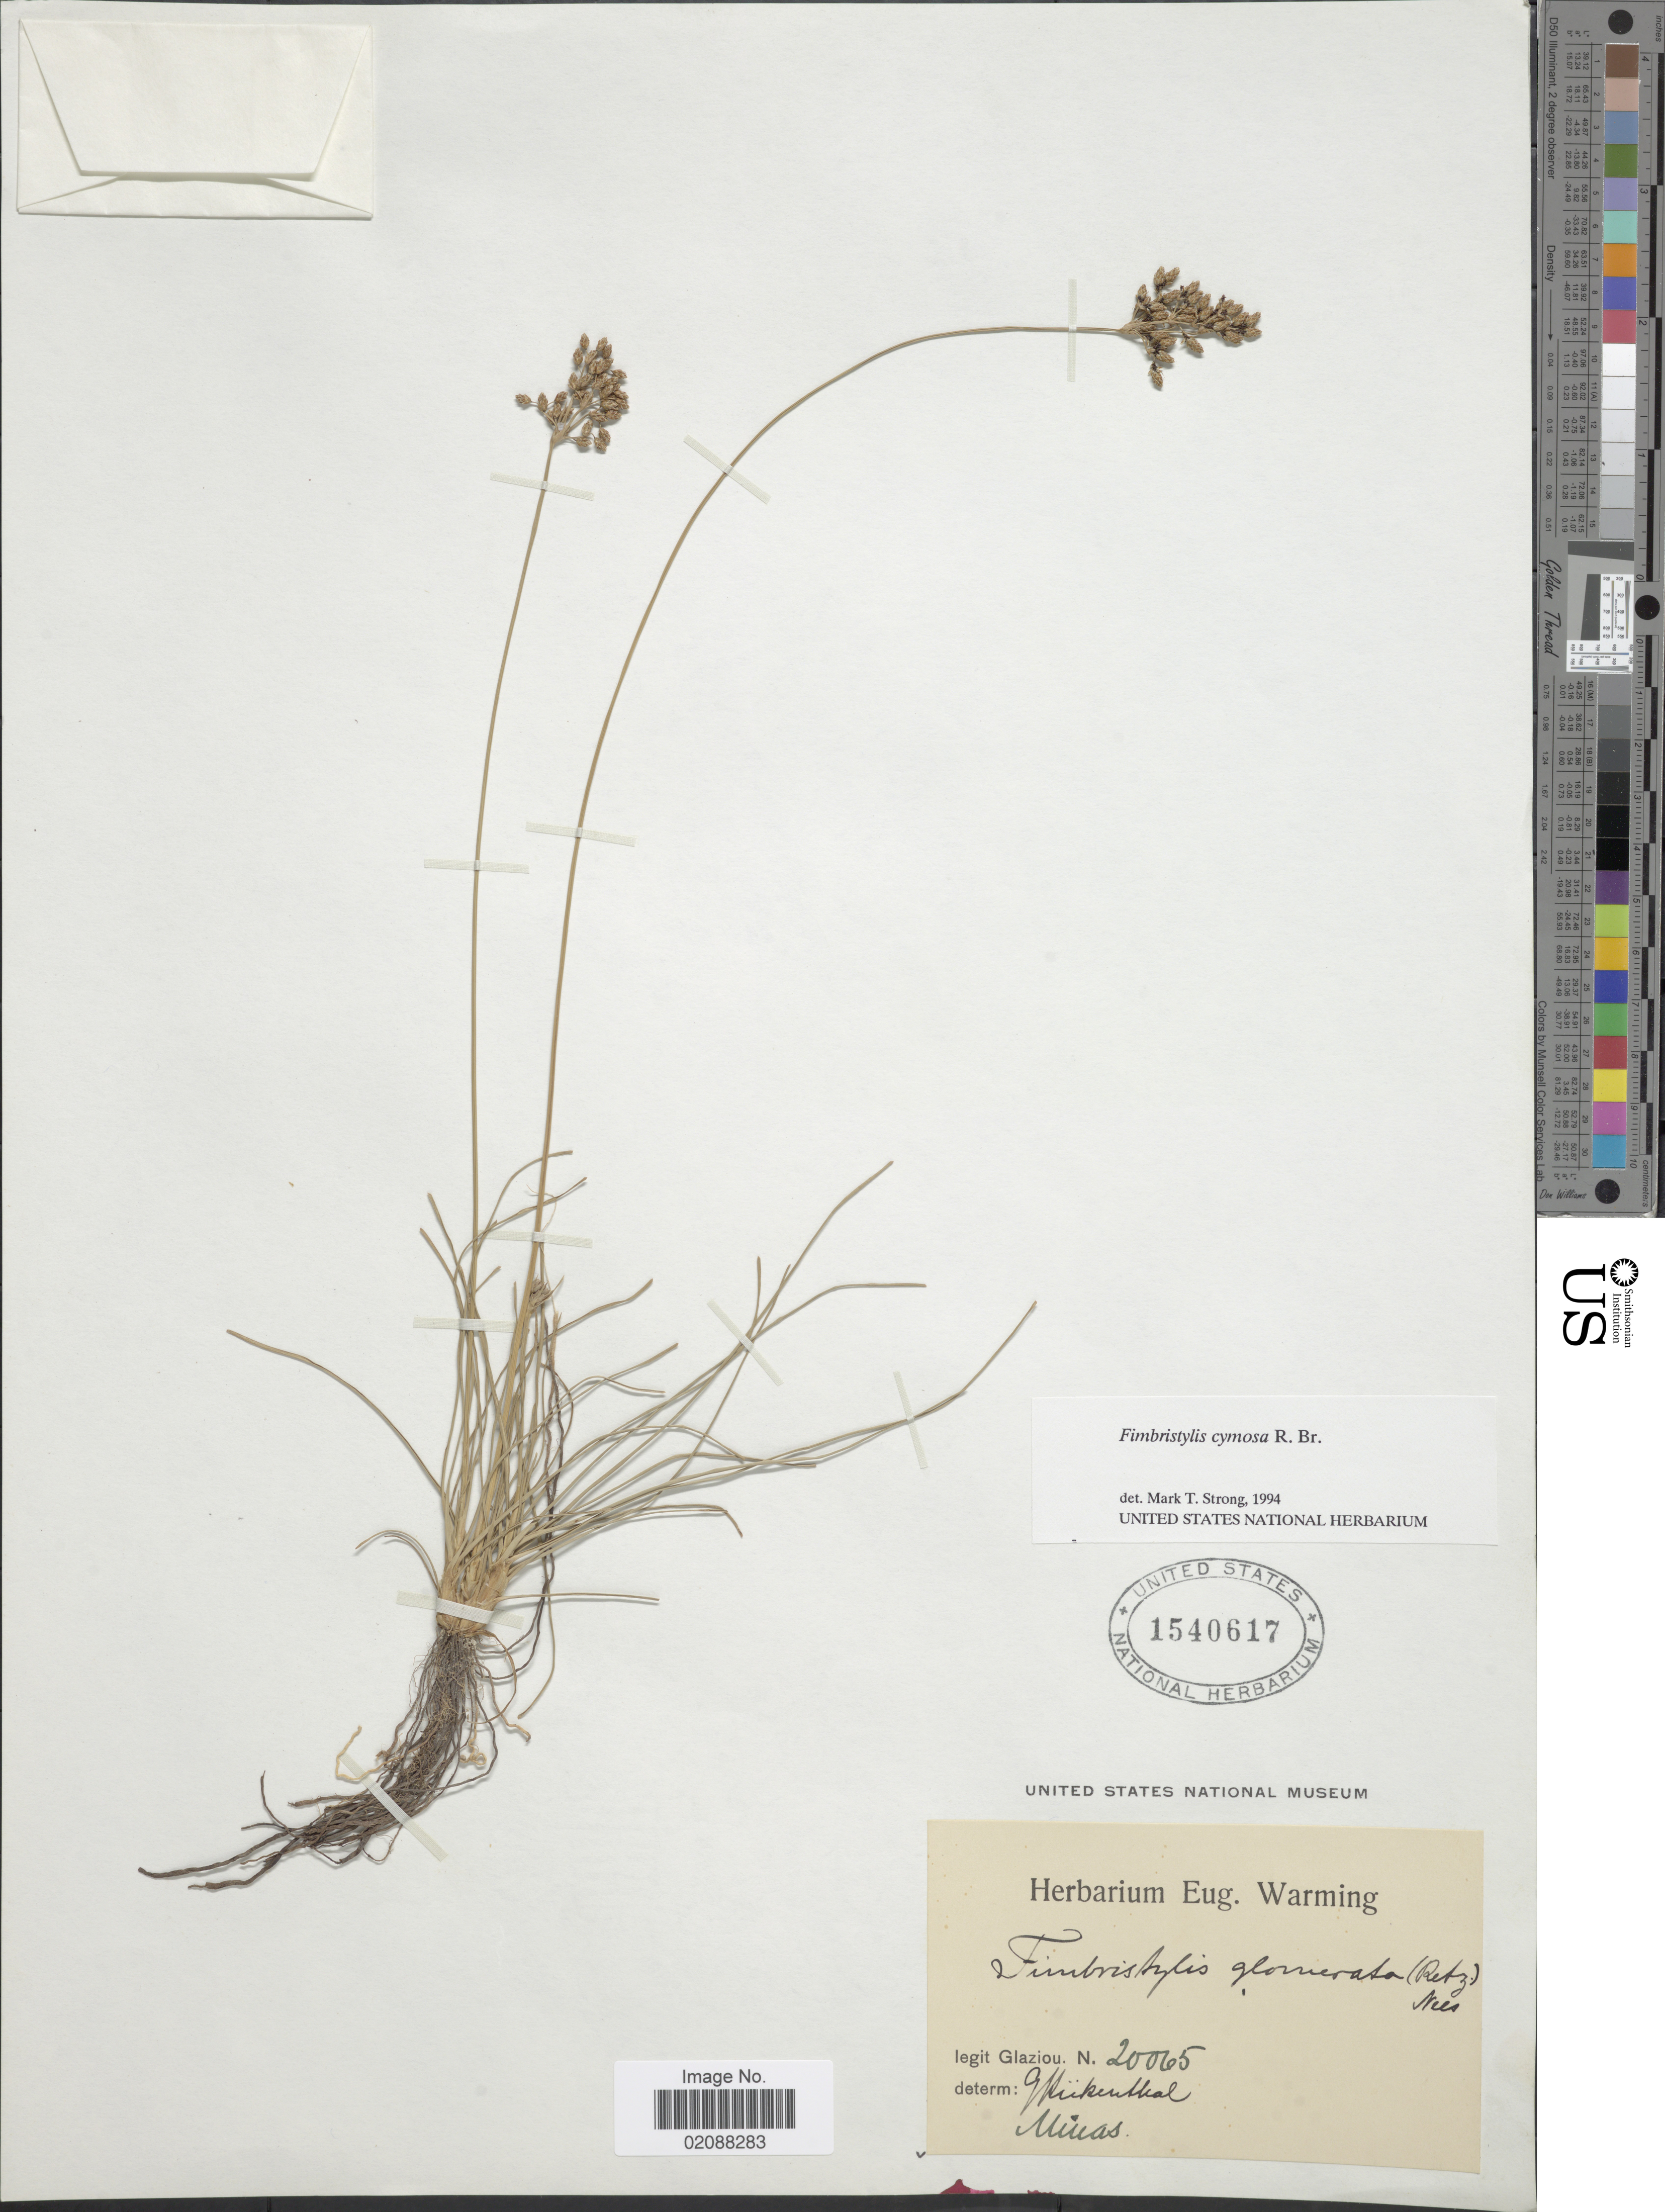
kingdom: Plantae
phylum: Tracheophyta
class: Liliopsida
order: Poales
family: Cyperaceae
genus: Fimbristylis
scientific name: Fimbristylis cymosa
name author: R. Br.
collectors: Glaziou, --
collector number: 20065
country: Brazil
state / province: Minas Gerais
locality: Minas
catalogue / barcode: US 1540617